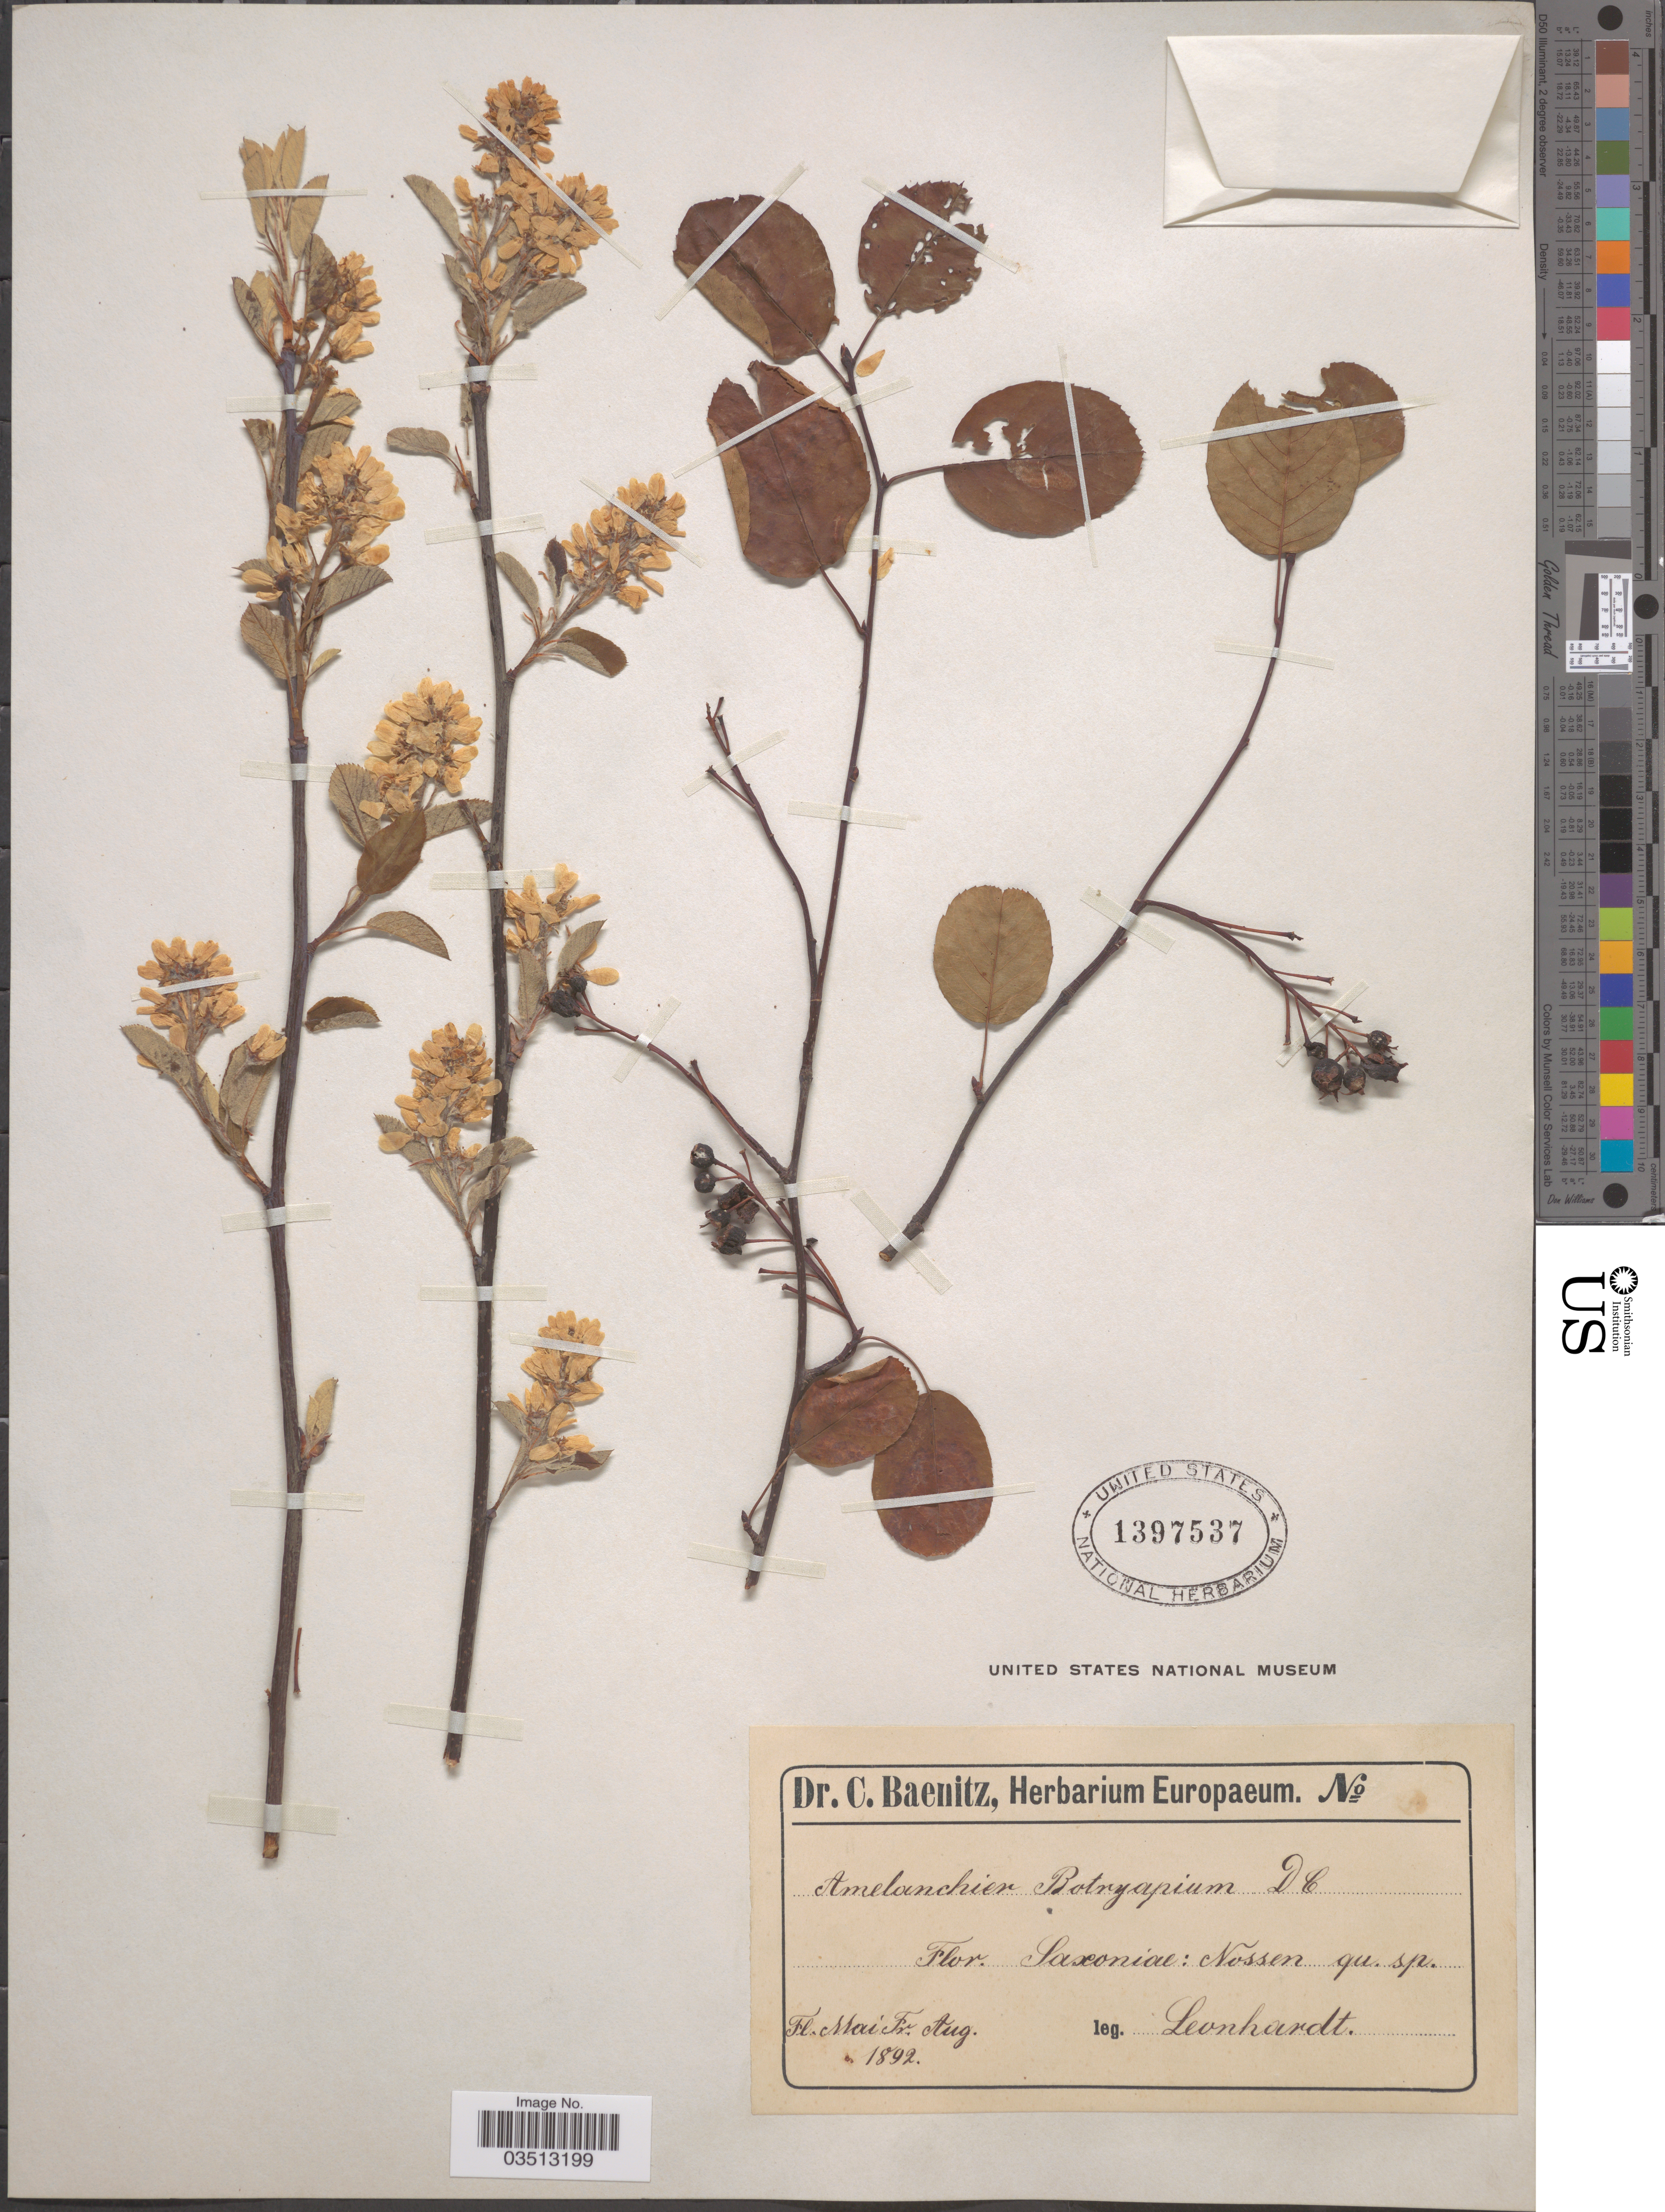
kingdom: Plantae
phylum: Tracheophyta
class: Magnoliopsida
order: Rosales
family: Rosaceae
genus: Amelanchier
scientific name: Amelanchier botryapium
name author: DC.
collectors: Leonhardt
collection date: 1892-05/1892-08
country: Germany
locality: Saxonia: Nossen qu. sp. [interpreted]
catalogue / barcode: US 1397537